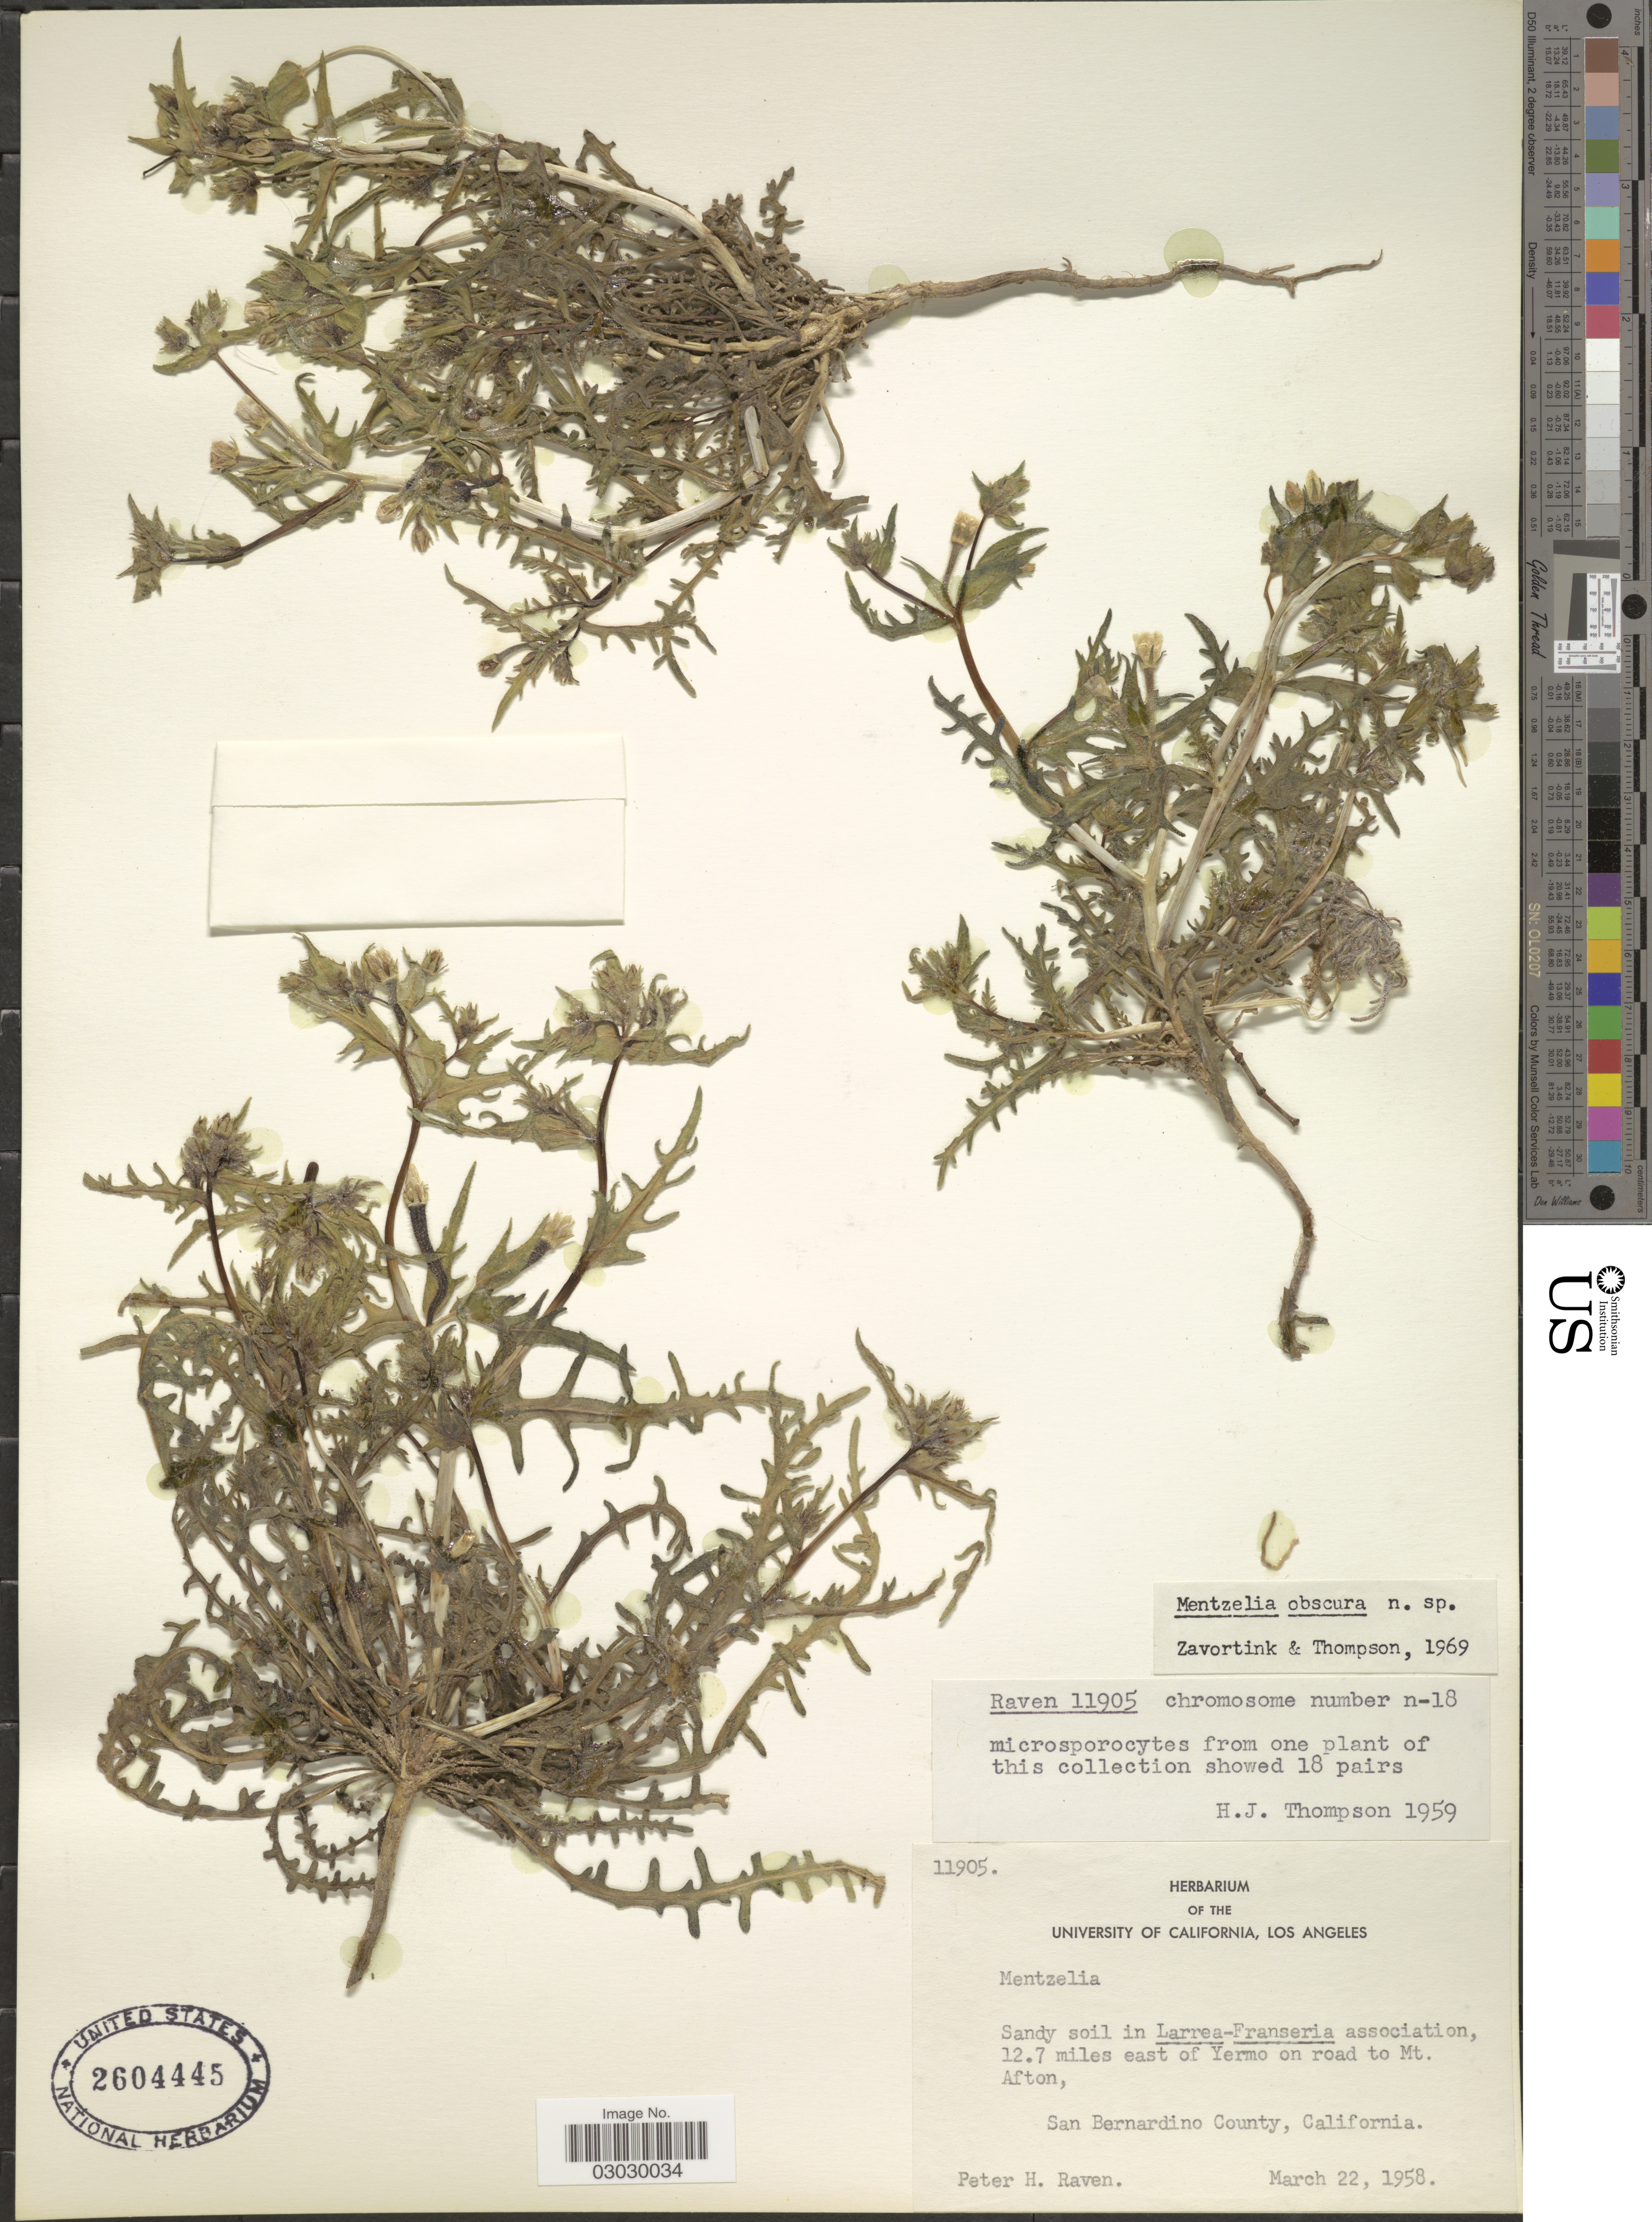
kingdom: Plantae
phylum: Tracheophyta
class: Magnoliopsida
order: Cornales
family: Loasaceae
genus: Mentzelia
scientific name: Mentzelia obscura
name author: H.J. Thomps. & J.E. Roberts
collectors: P. Raven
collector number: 11905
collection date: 1958-03-22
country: United States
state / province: California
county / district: San Bernardino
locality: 12.7 miles east of Yermo on road to Mt. Afton, San Bernardino County.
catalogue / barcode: US 2604445